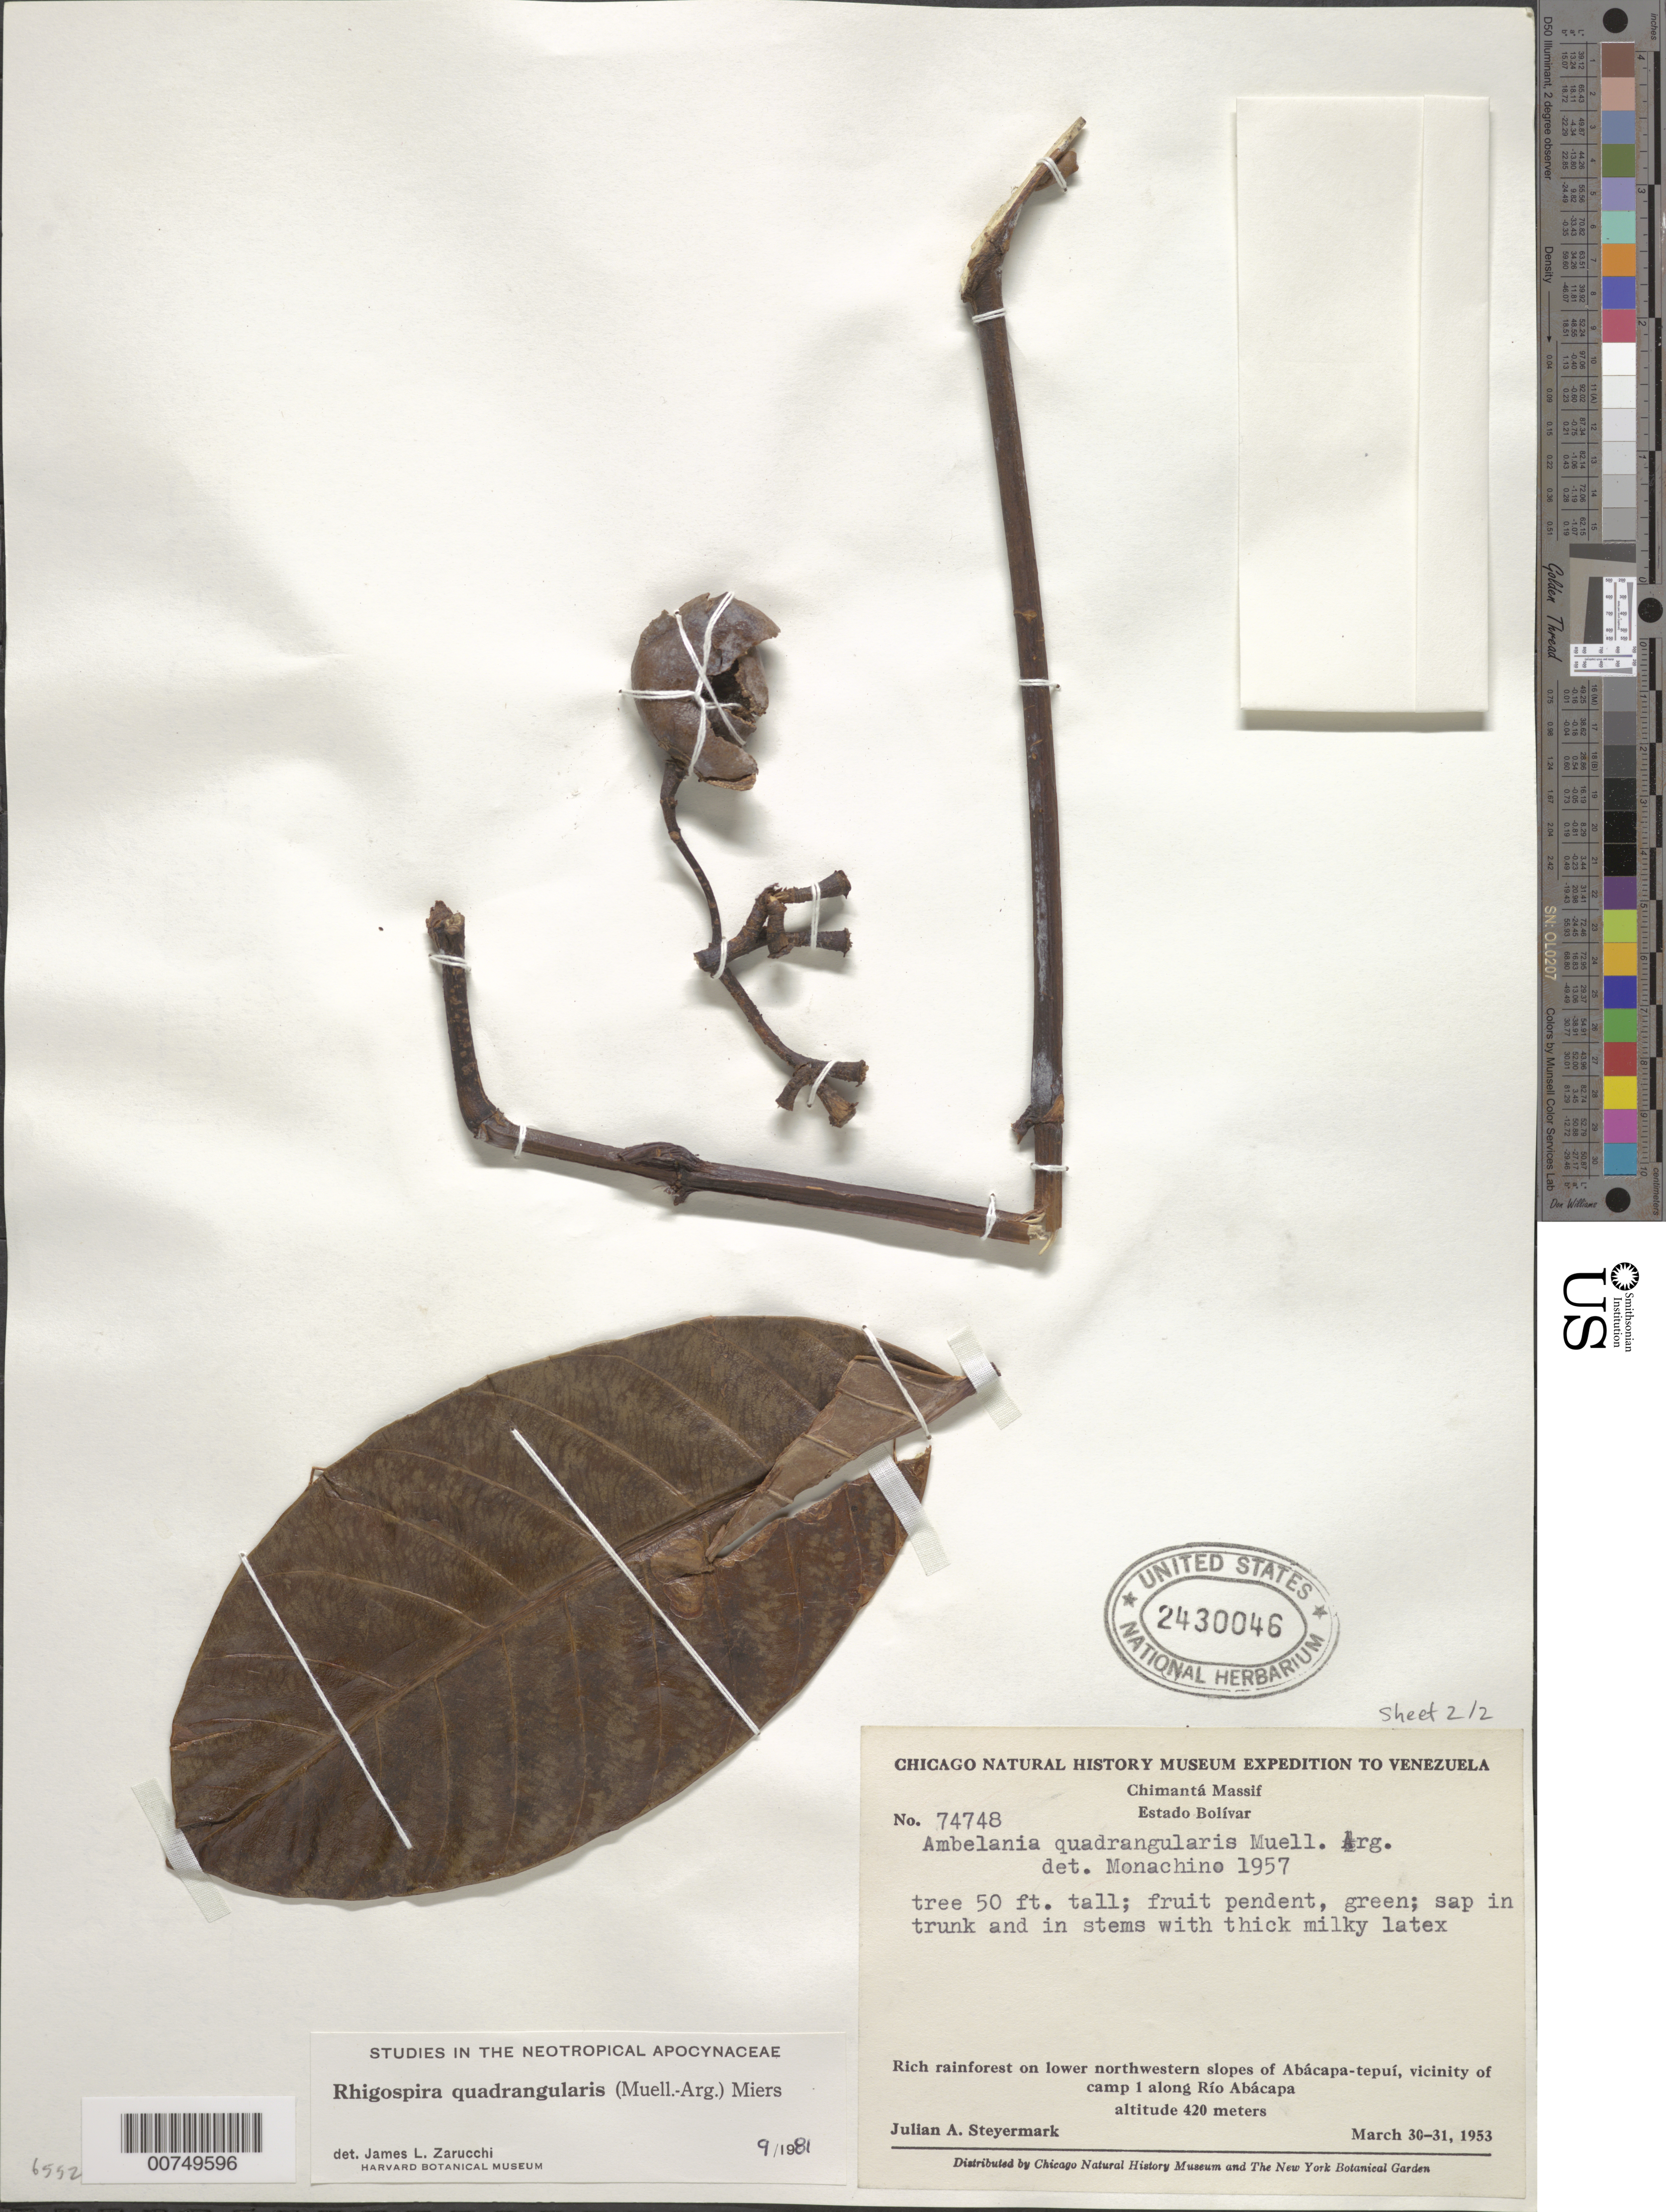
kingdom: Plantae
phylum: Tracheophyta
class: Magnoliopsida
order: Gentianales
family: Apocynaceae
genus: Rhigospira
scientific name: Rhigospira quadrangularis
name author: (Müll. Arg.) Miers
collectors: J. Steyermark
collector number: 74748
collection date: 1953-03-30/1953-03-31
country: Venezuela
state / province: Bolivar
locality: Chimantá Massif. On lower northwestern slopes of Abácapa-tepuí, vicinity of camp 1 along Río Abácapa.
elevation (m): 420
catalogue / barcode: US 2430046